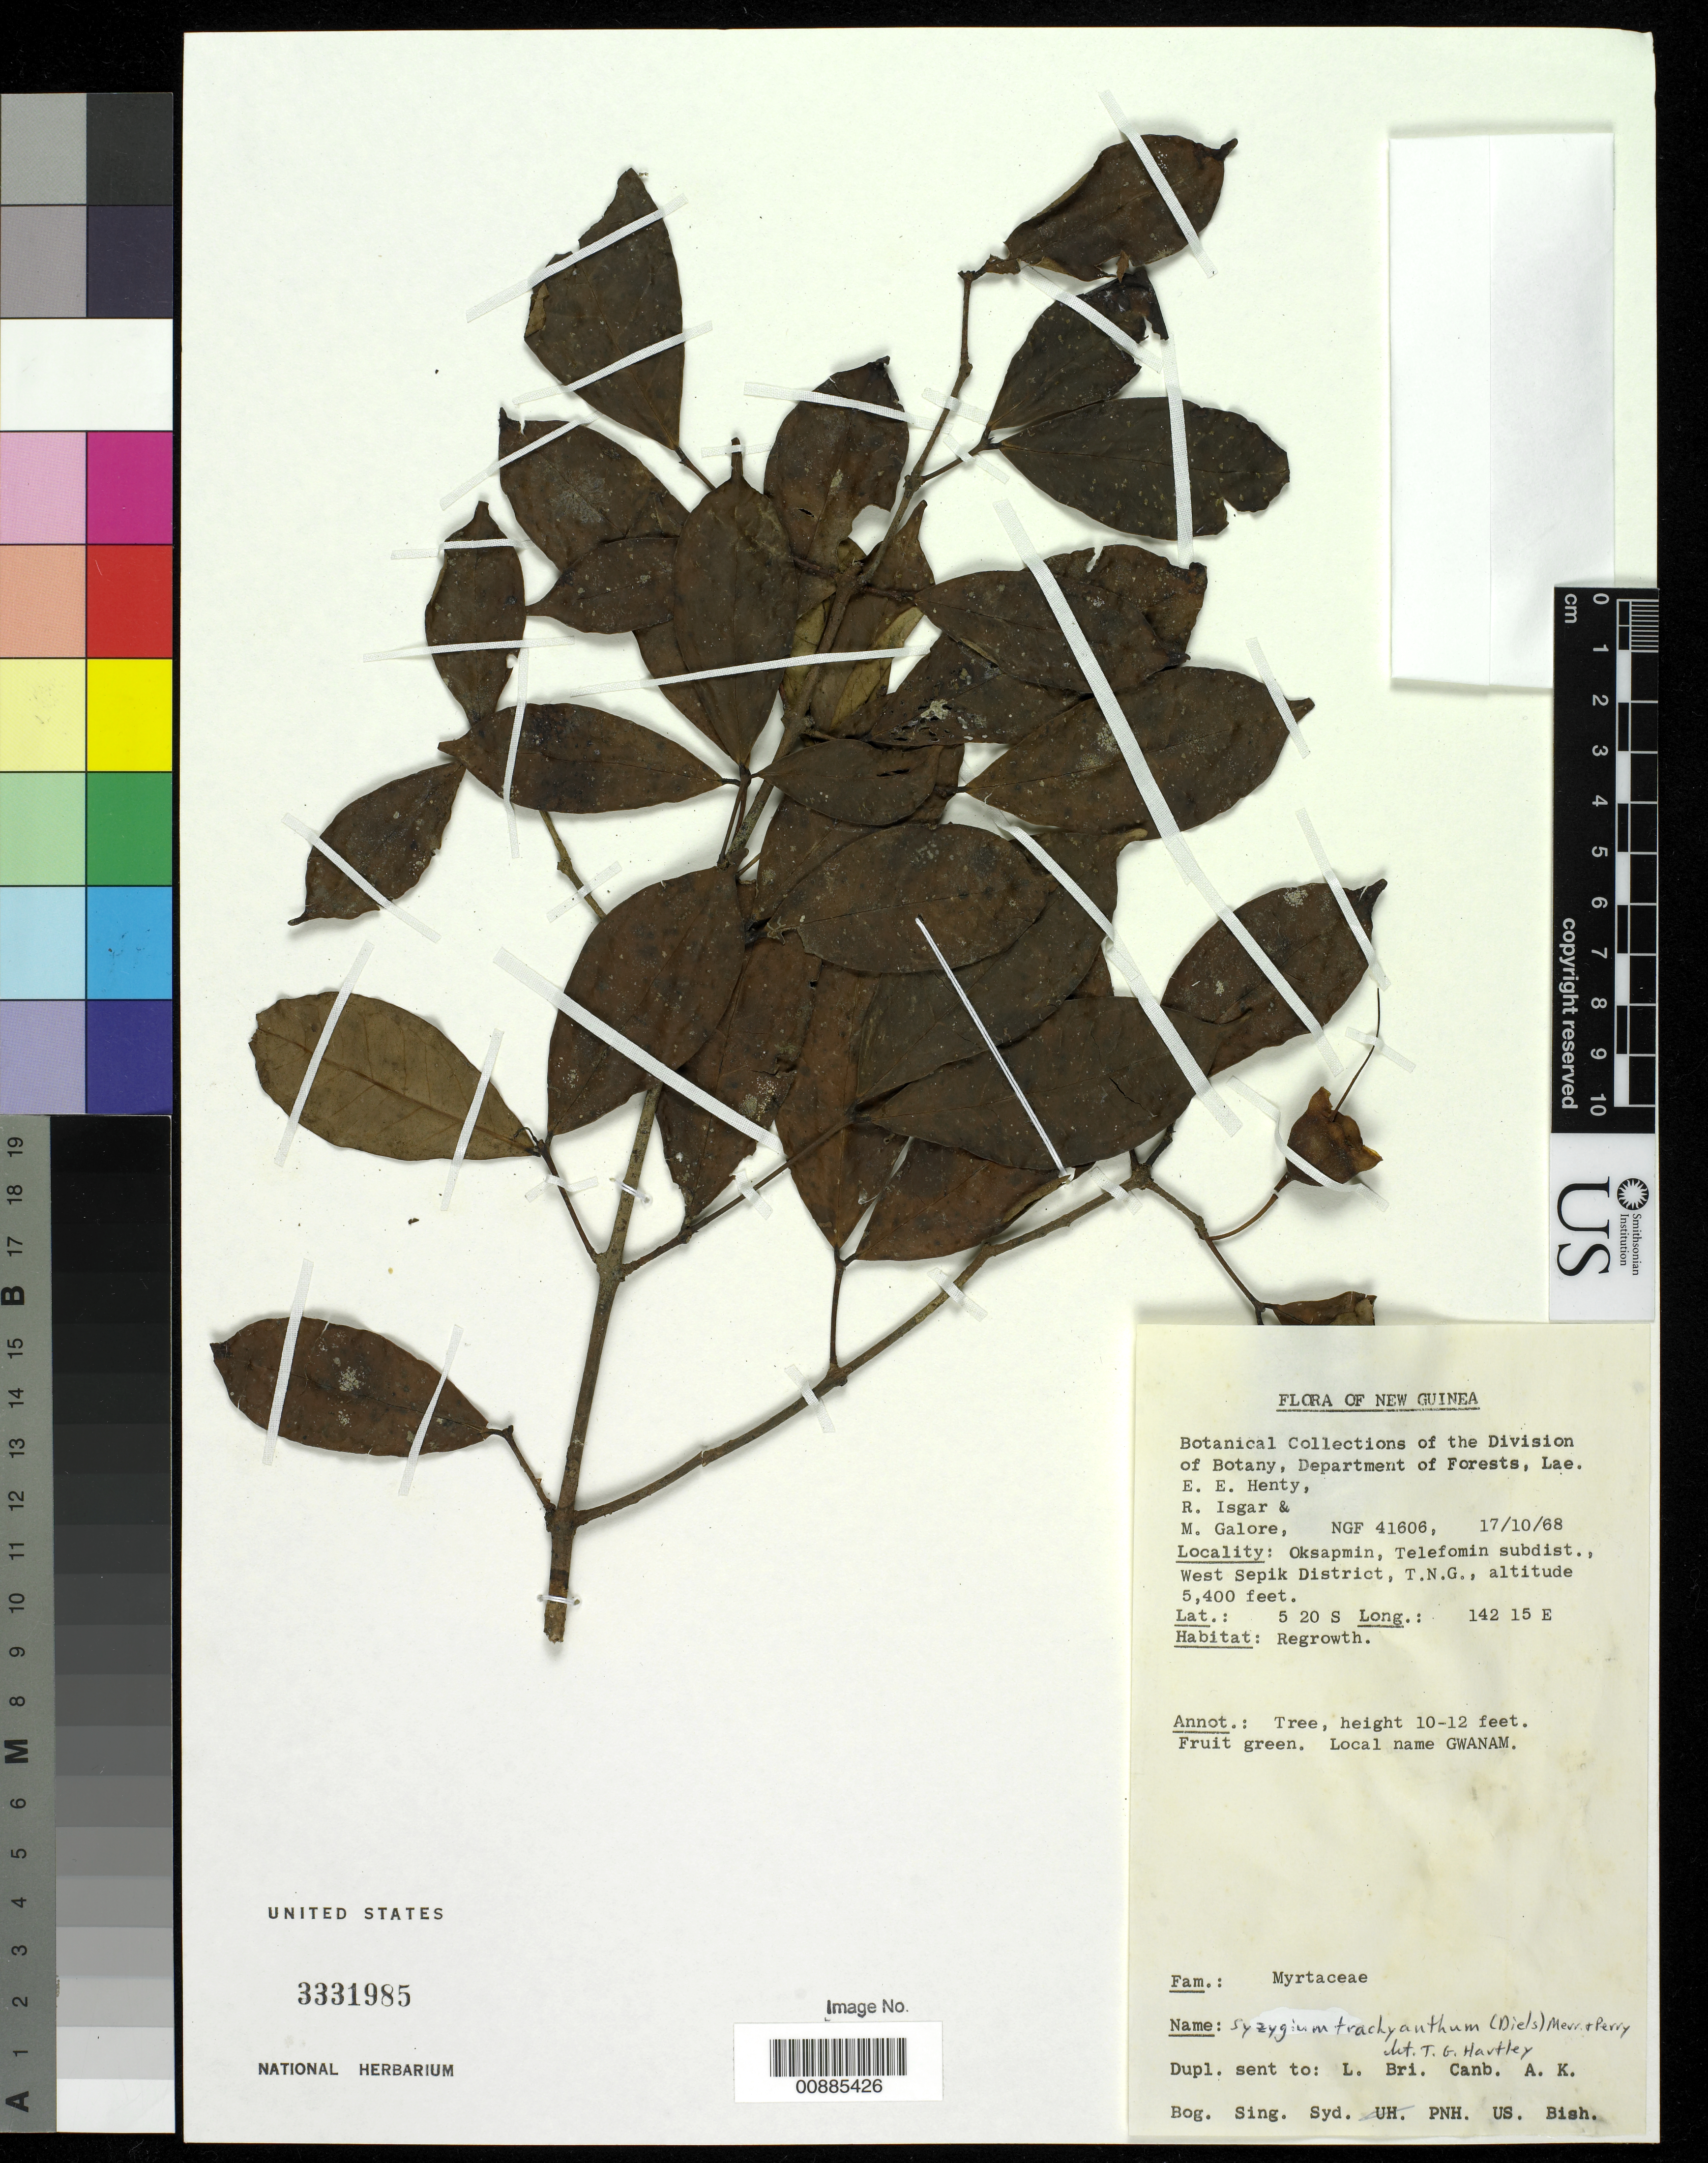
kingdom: Plantae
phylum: Tracheophyta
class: Magnoliopsida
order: Myrtales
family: Myrtaceae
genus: Syzygium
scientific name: Syzygium trachyanthum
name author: (Diels) Merr. & L.M. Perry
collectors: E. Henty, R. Isgar & M. Galore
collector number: NGF 41606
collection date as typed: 17 Oct 1968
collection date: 1968-10-17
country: Papua New Guinea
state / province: Sandaun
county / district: Telefomin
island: New Guinea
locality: Oksapmin, Telefomin subdist.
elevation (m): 1646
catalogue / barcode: US 3331985